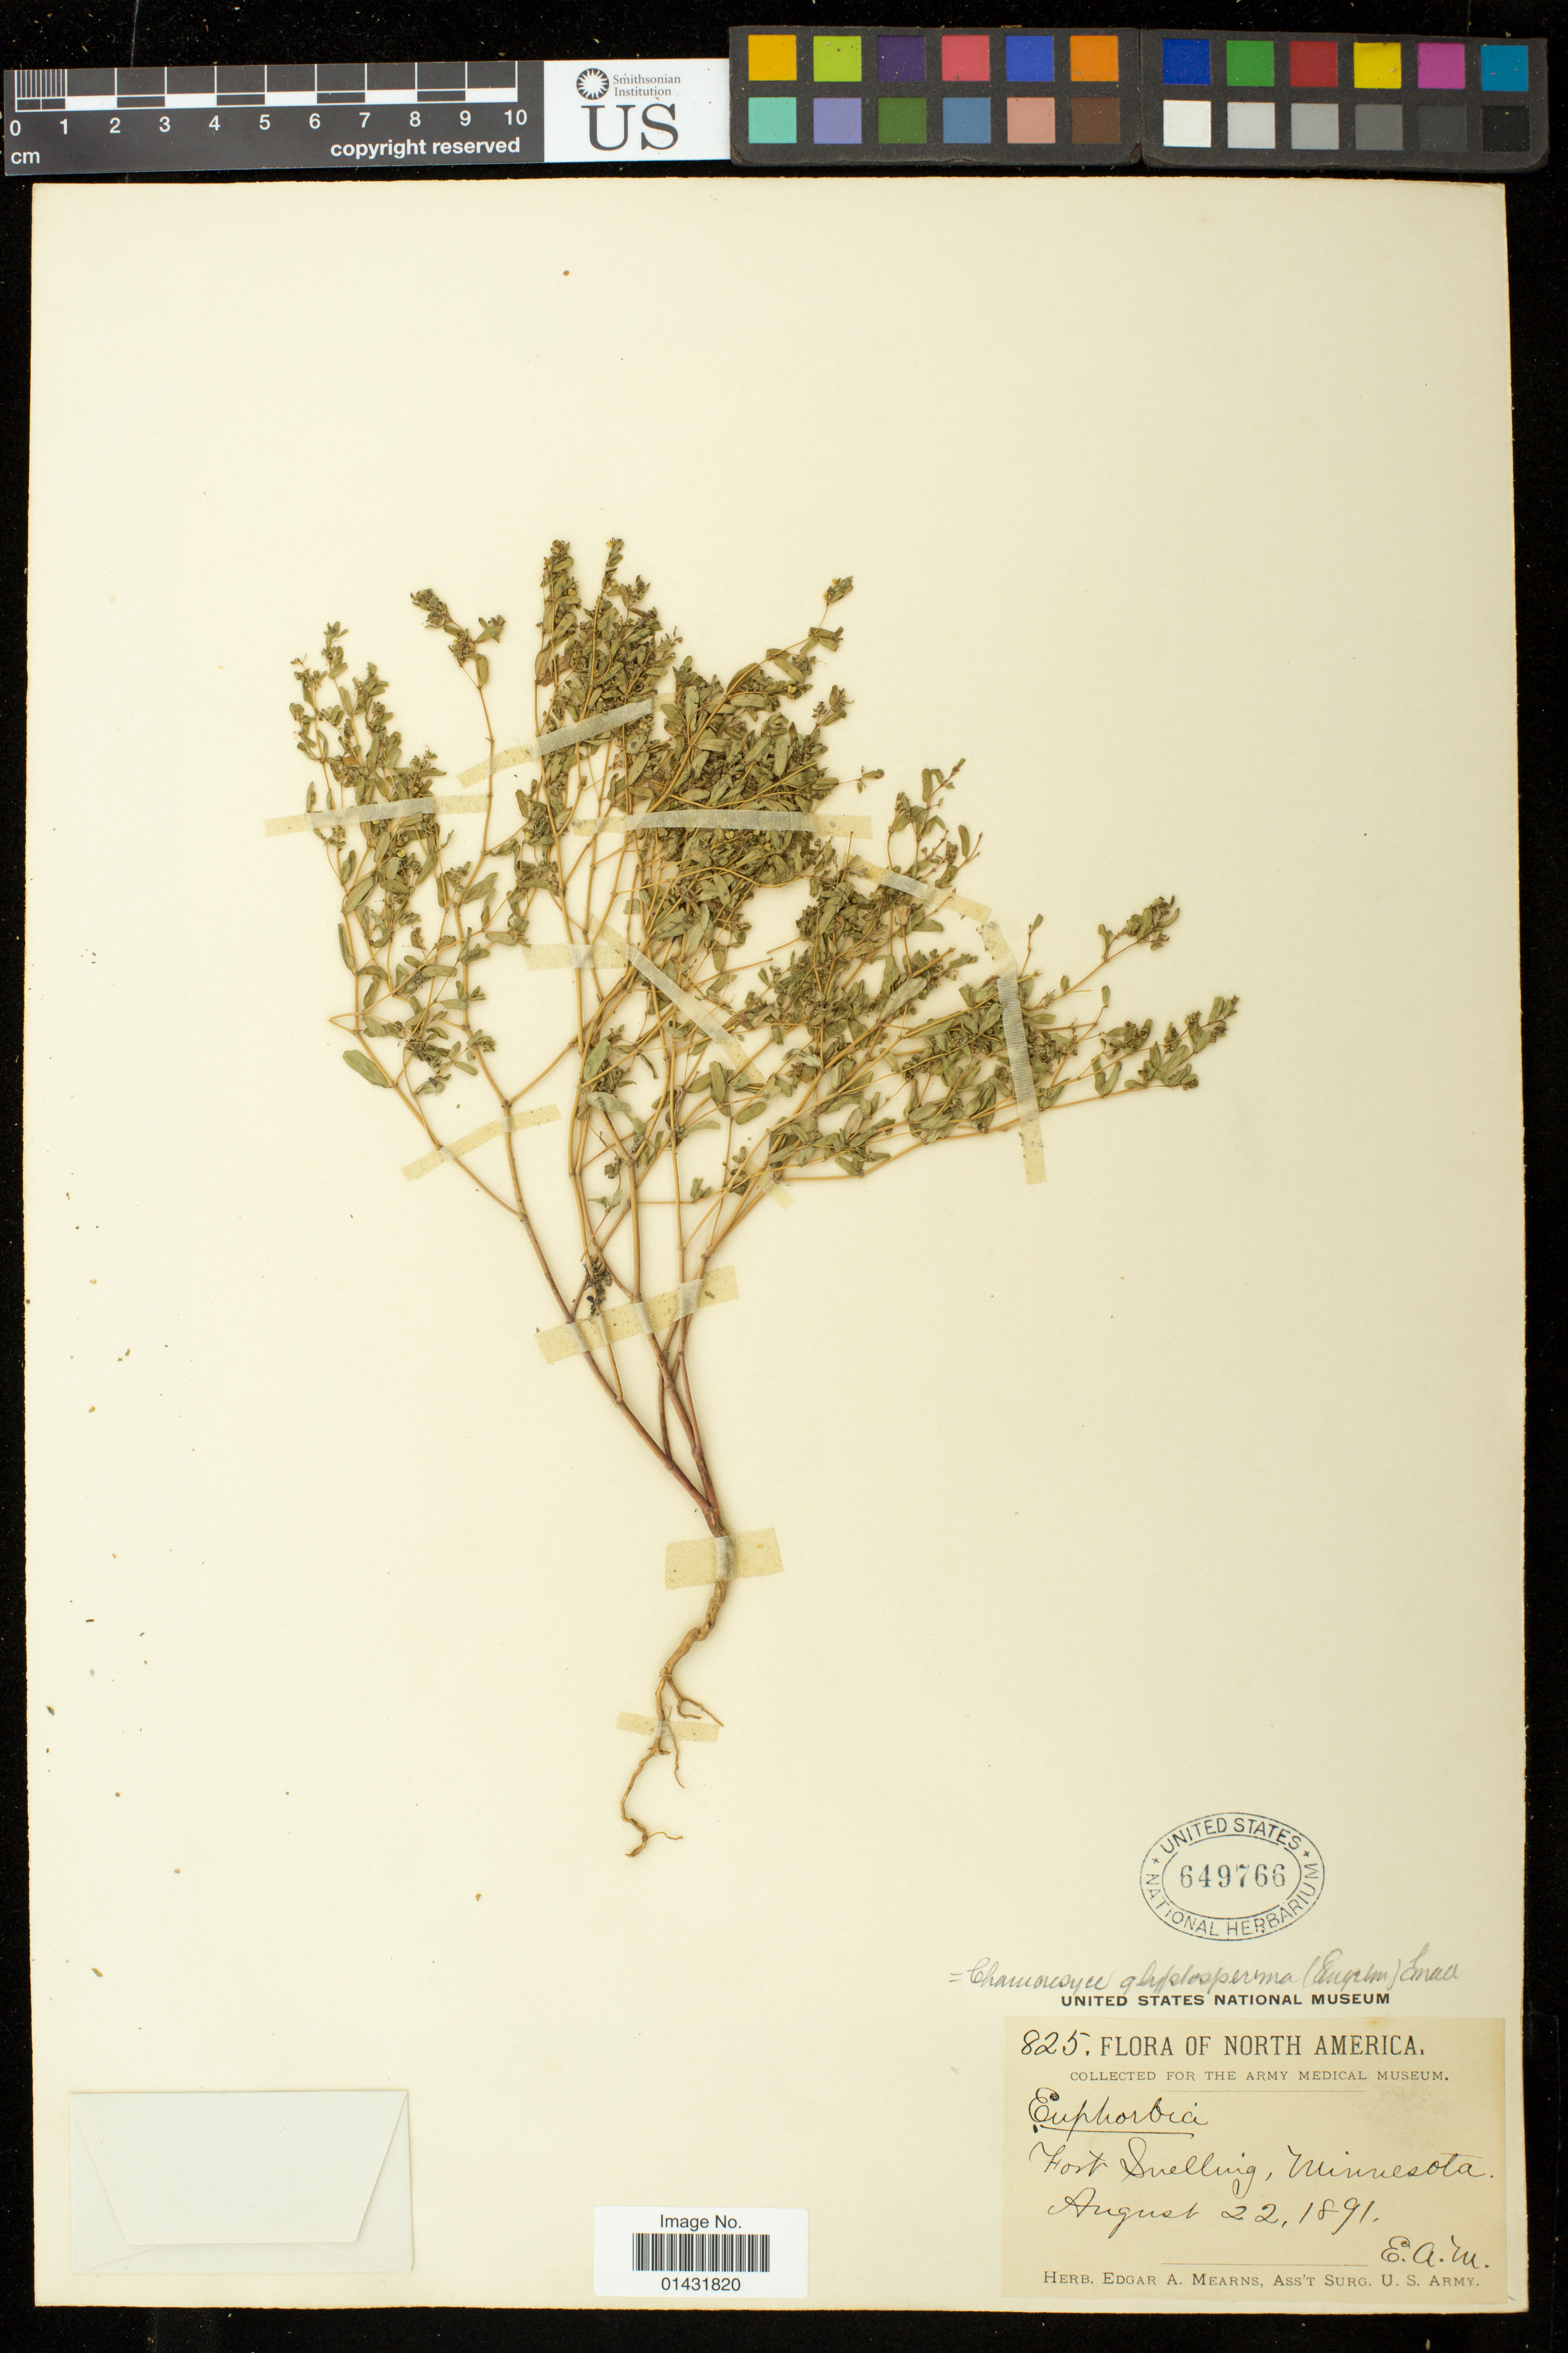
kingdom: Plantae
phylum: Tracheophyta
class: Magnoliopsida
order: Malpighiales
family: Euphorbiaceae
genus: Euphorbia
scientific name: Euphorbia glyptosperma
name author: Engelm.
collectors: E. A. Mearns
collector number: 825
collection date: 1891-08-22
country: United States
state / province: Minnesota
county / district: Hennepin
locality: Fort Snelling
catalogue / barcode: US 649766